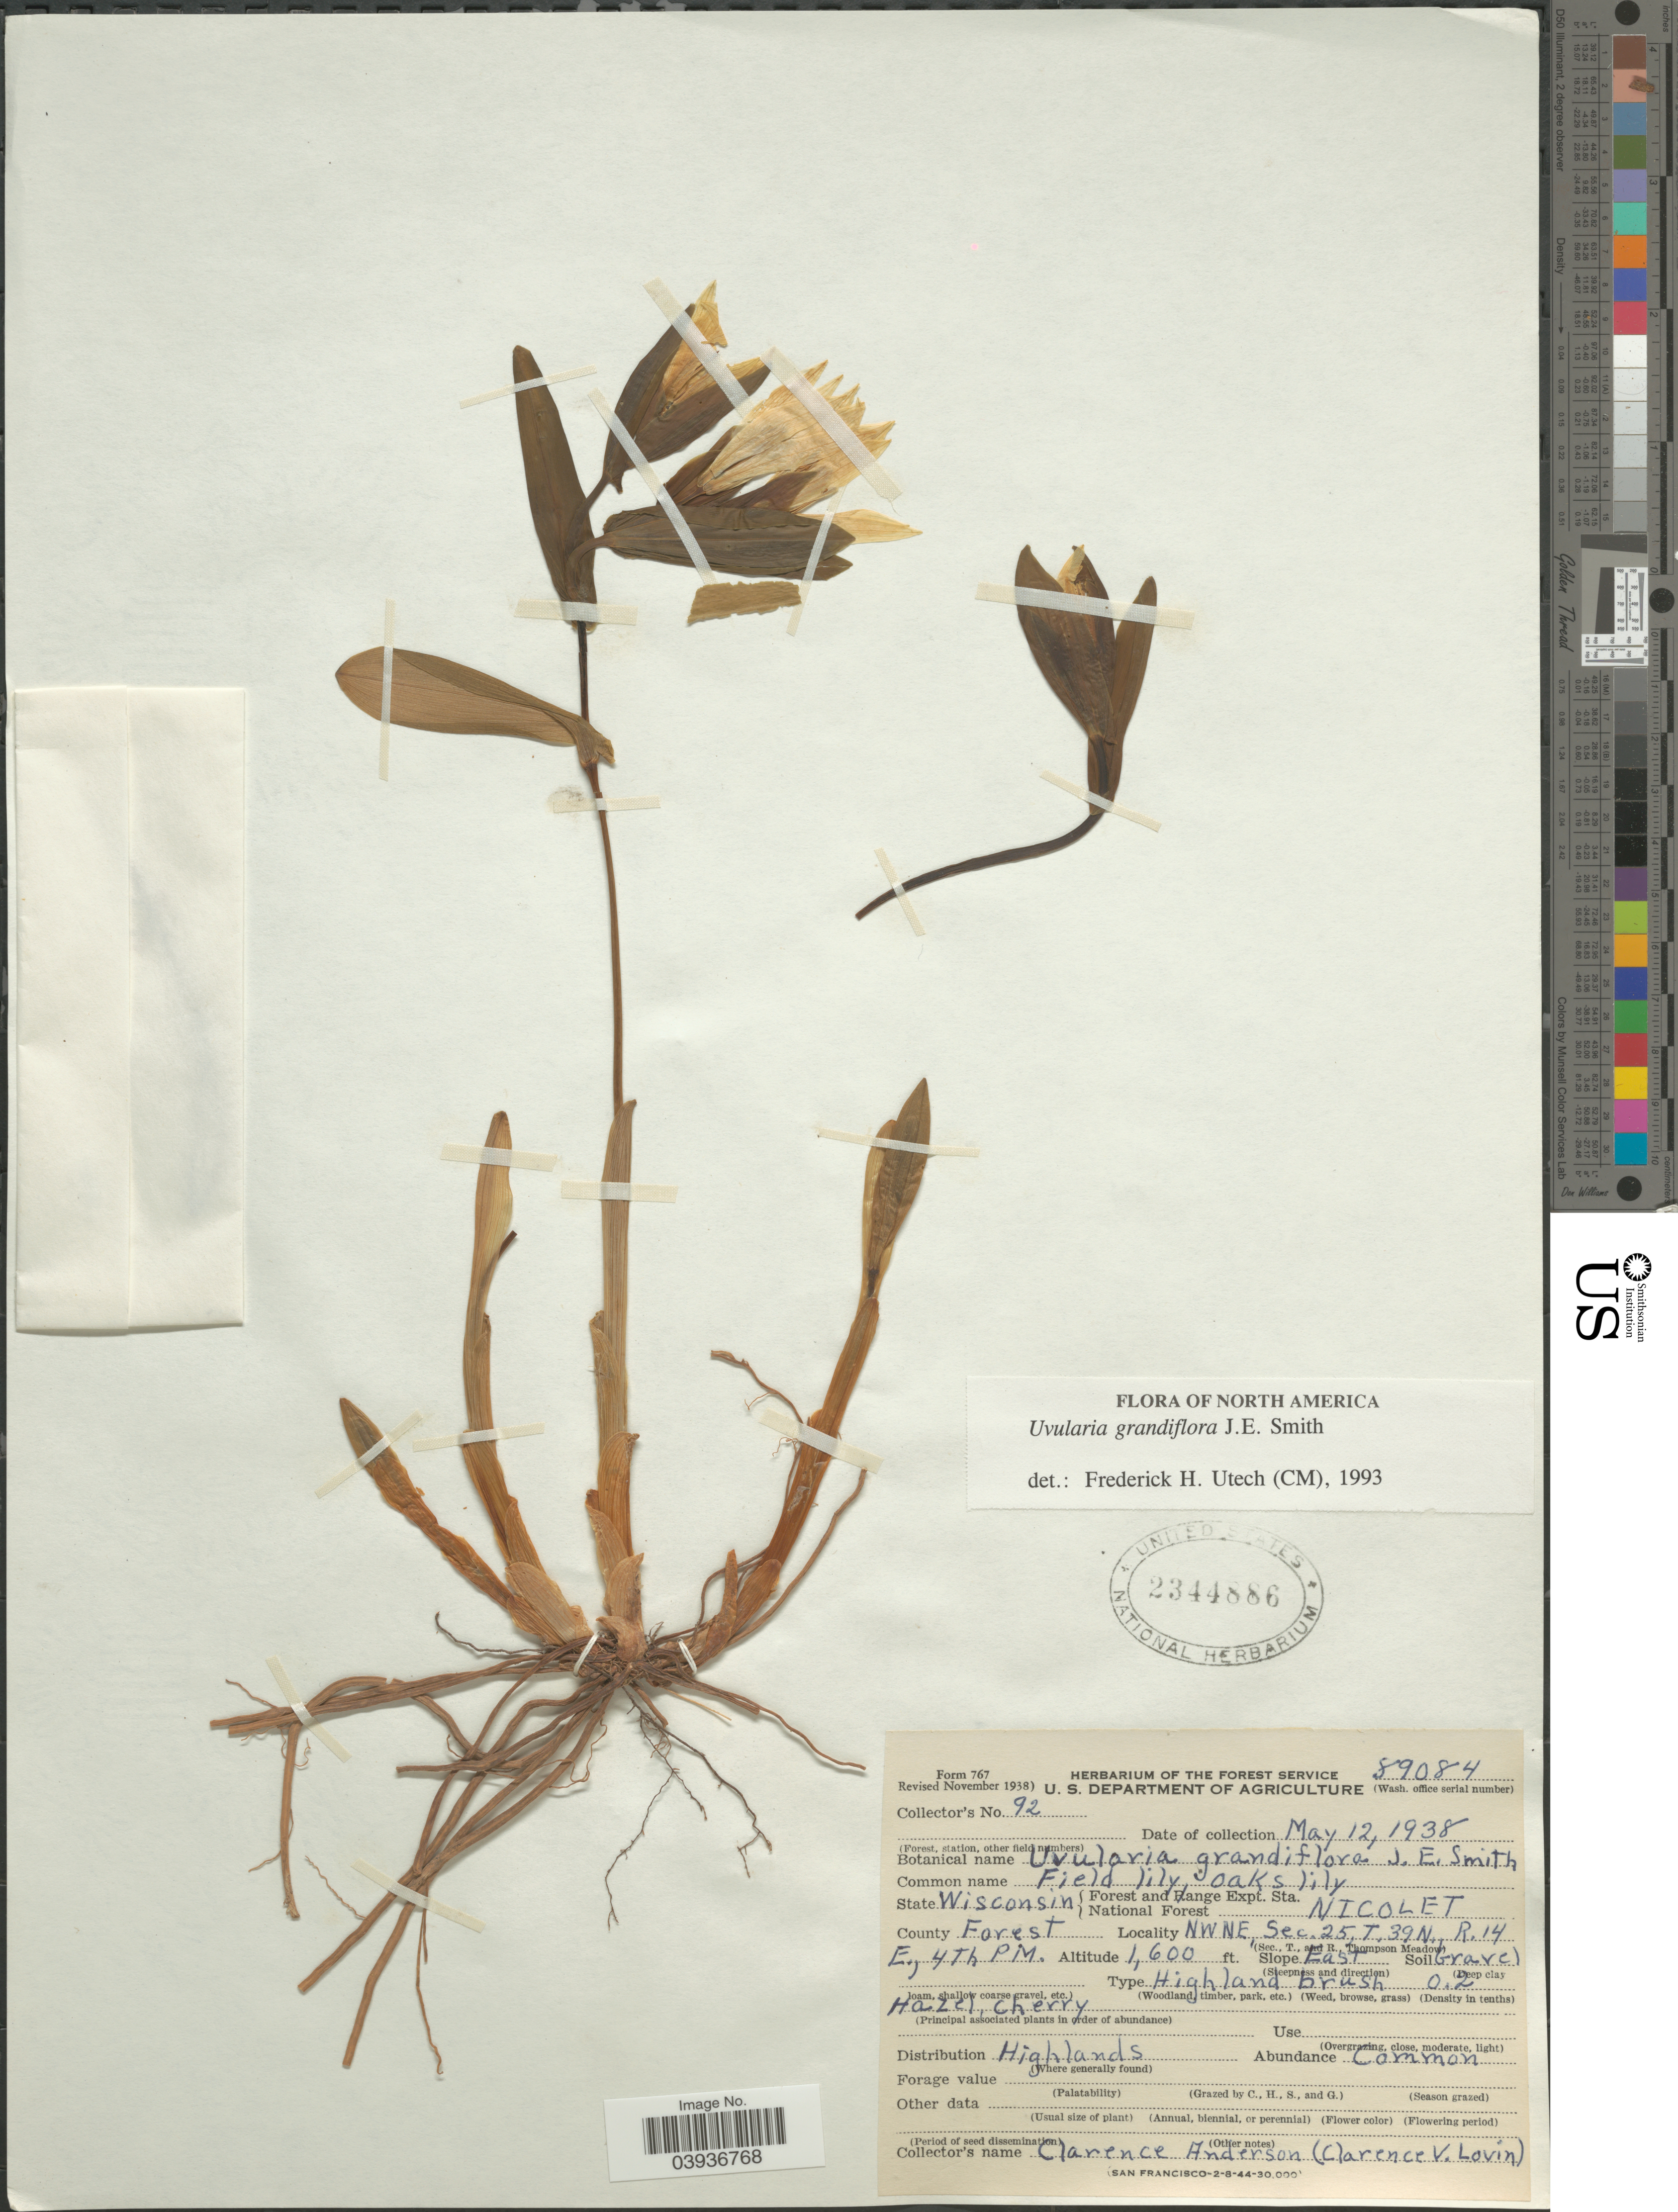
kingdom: Plantae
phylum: Tracheophyta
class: Liliopsida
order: Liliales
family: Colchicaceae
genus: Uvularia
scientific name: Uvularia grandiflora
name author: Sm.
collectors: C. Anderson & C. Lovin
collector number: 92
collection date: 1938-05-12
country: United States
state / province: Wisconsin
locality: Forest and Range Expt. Sta. National Forest. Nicolet. County Forest. NWNE, Sec. 25, T. 39N., R.14 E., 4Th PM. Slope East.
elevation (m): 488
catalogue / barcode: US 2344886